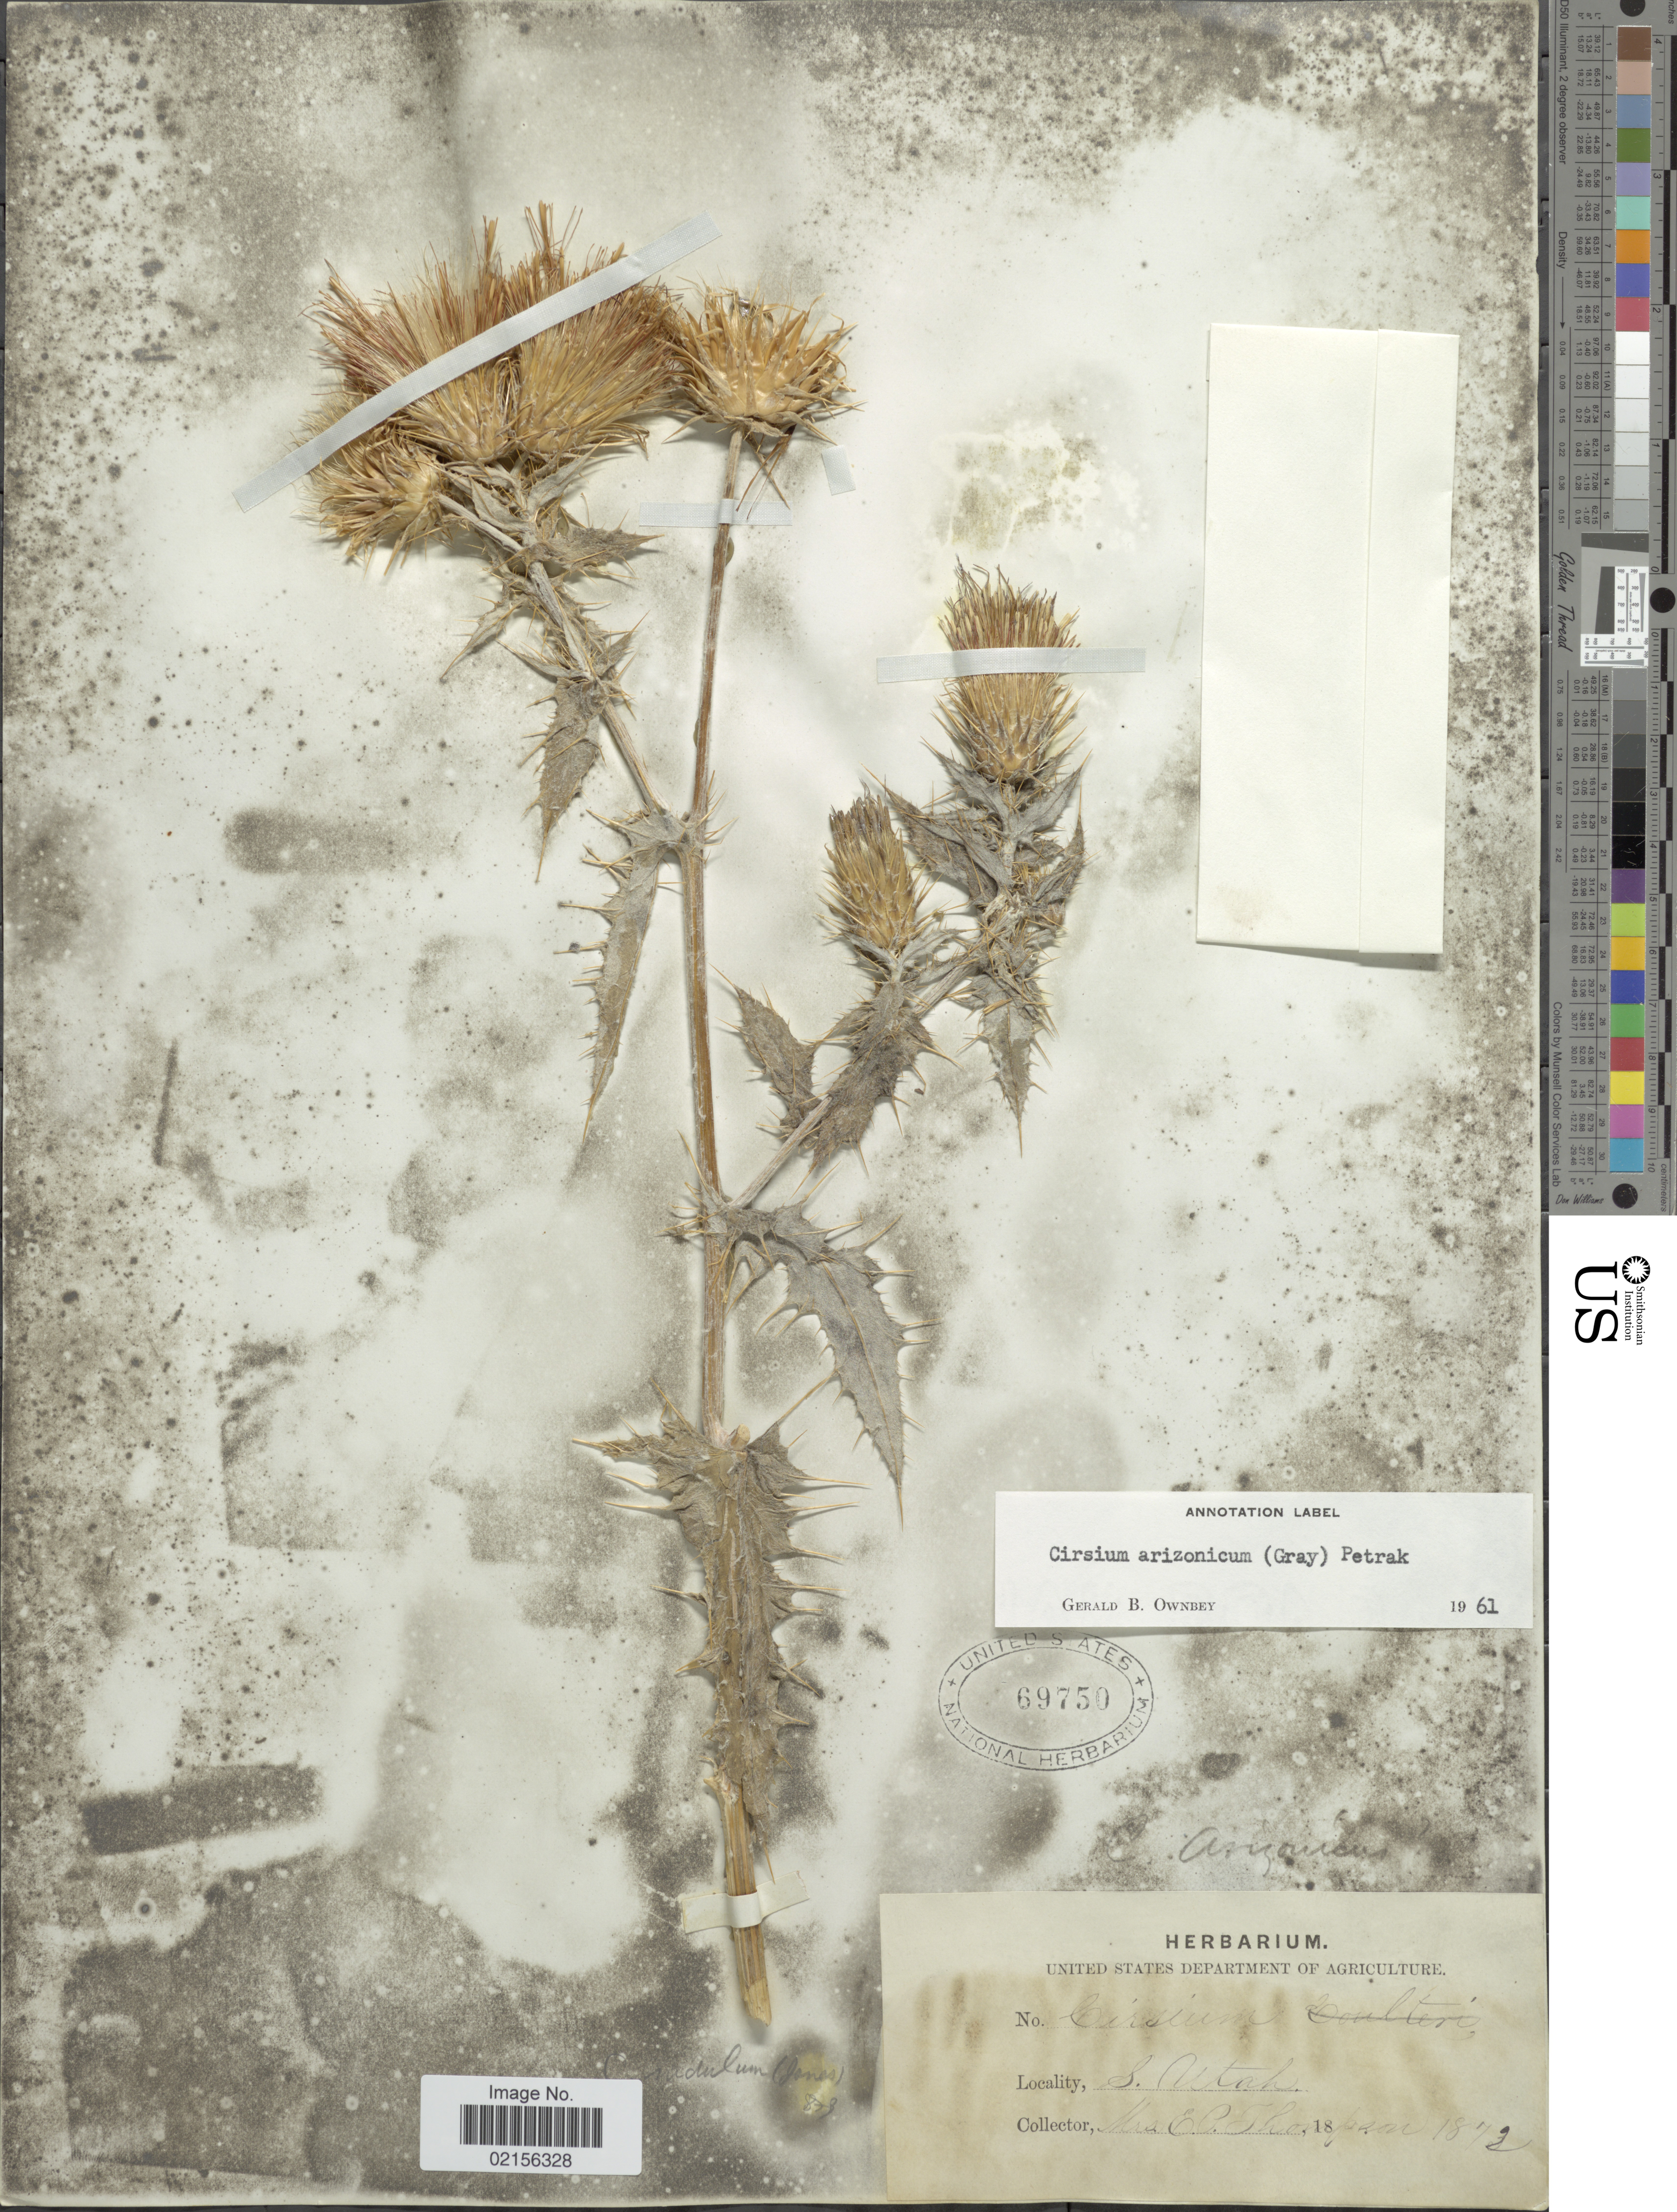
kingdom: Plantae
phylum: Tracheophyta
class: Magnoliopsida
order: Asterales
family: Asteraceae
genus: Cirsium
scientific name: Cirsium arizonicum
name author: (A. Gray) Petr.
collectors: E. P. Thompson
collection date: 1872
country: United States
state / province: Utah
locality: S.Utah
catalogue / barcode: US 69750